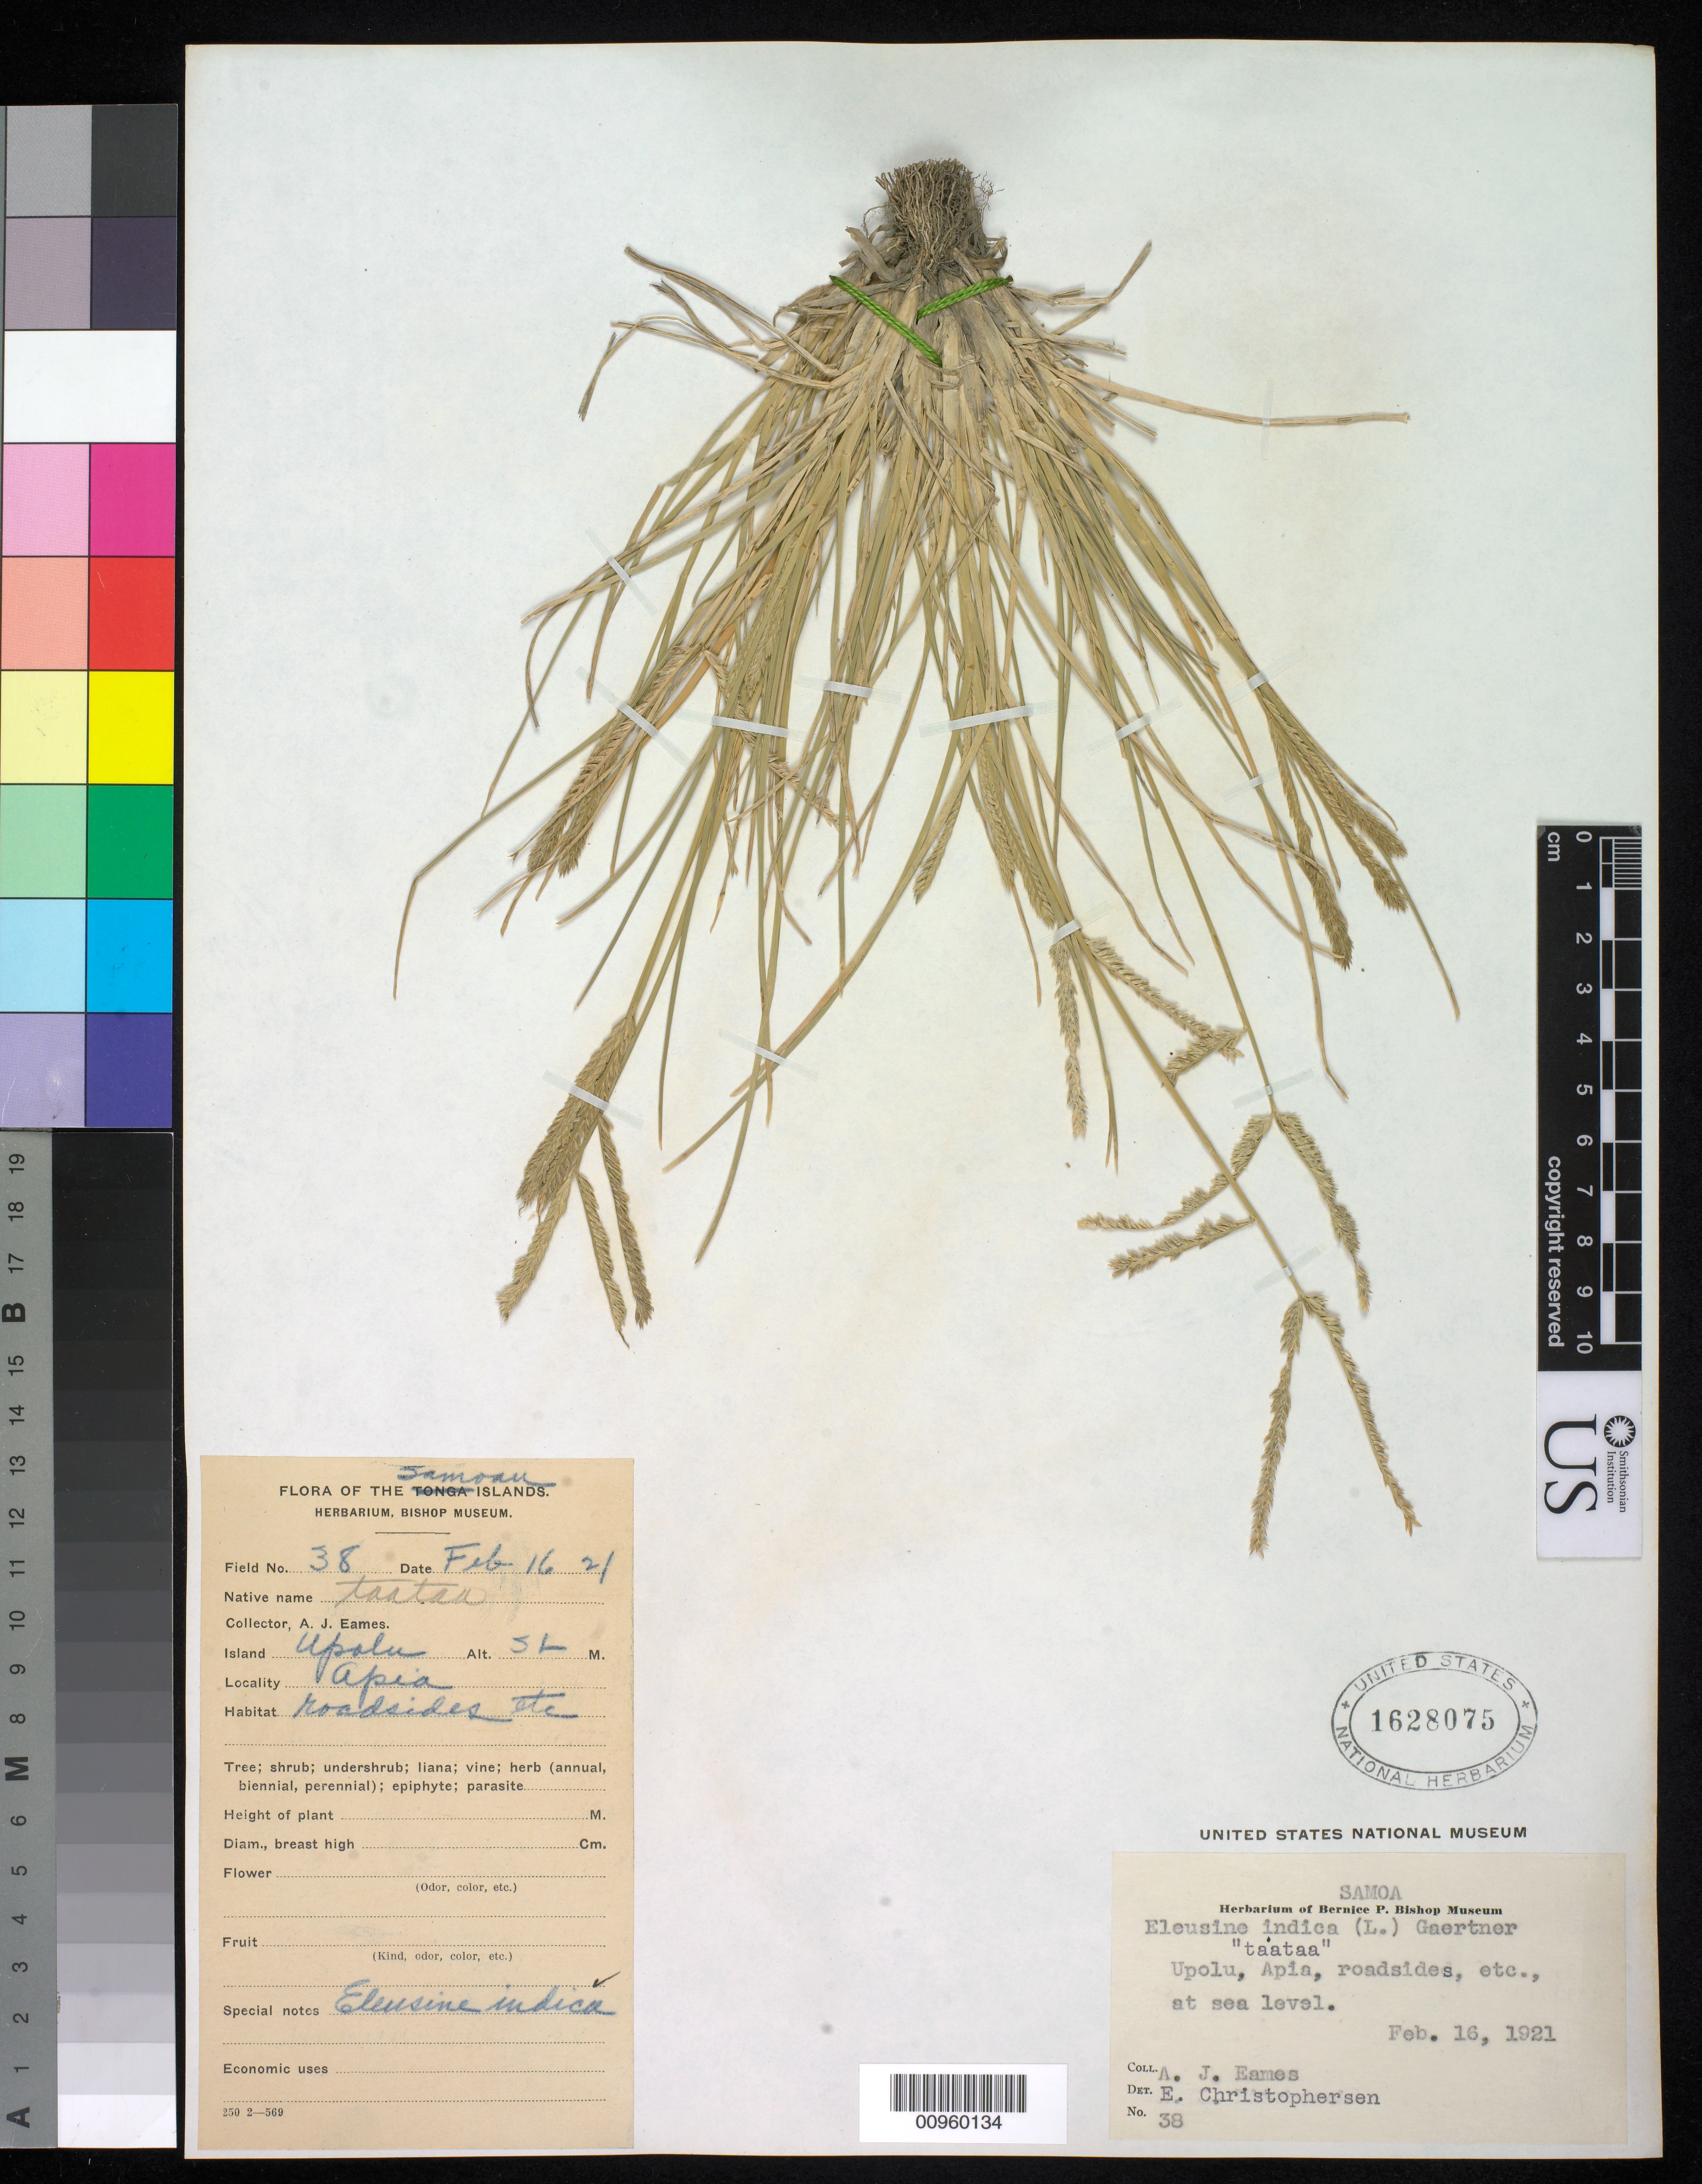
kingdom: Plantae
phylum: Tracheophyta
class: Liliopsida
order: Poales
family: Poaceae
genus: Eleusine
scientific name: Eleusine indica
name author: (L.) Gaertn.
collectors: A. J. Eames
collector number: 38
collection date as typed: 16 Feb 1921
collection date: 1921-02-16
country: Samoa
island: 'Upolu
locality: Apin, roadsides etc.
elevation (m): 0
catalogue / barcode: US 1628075